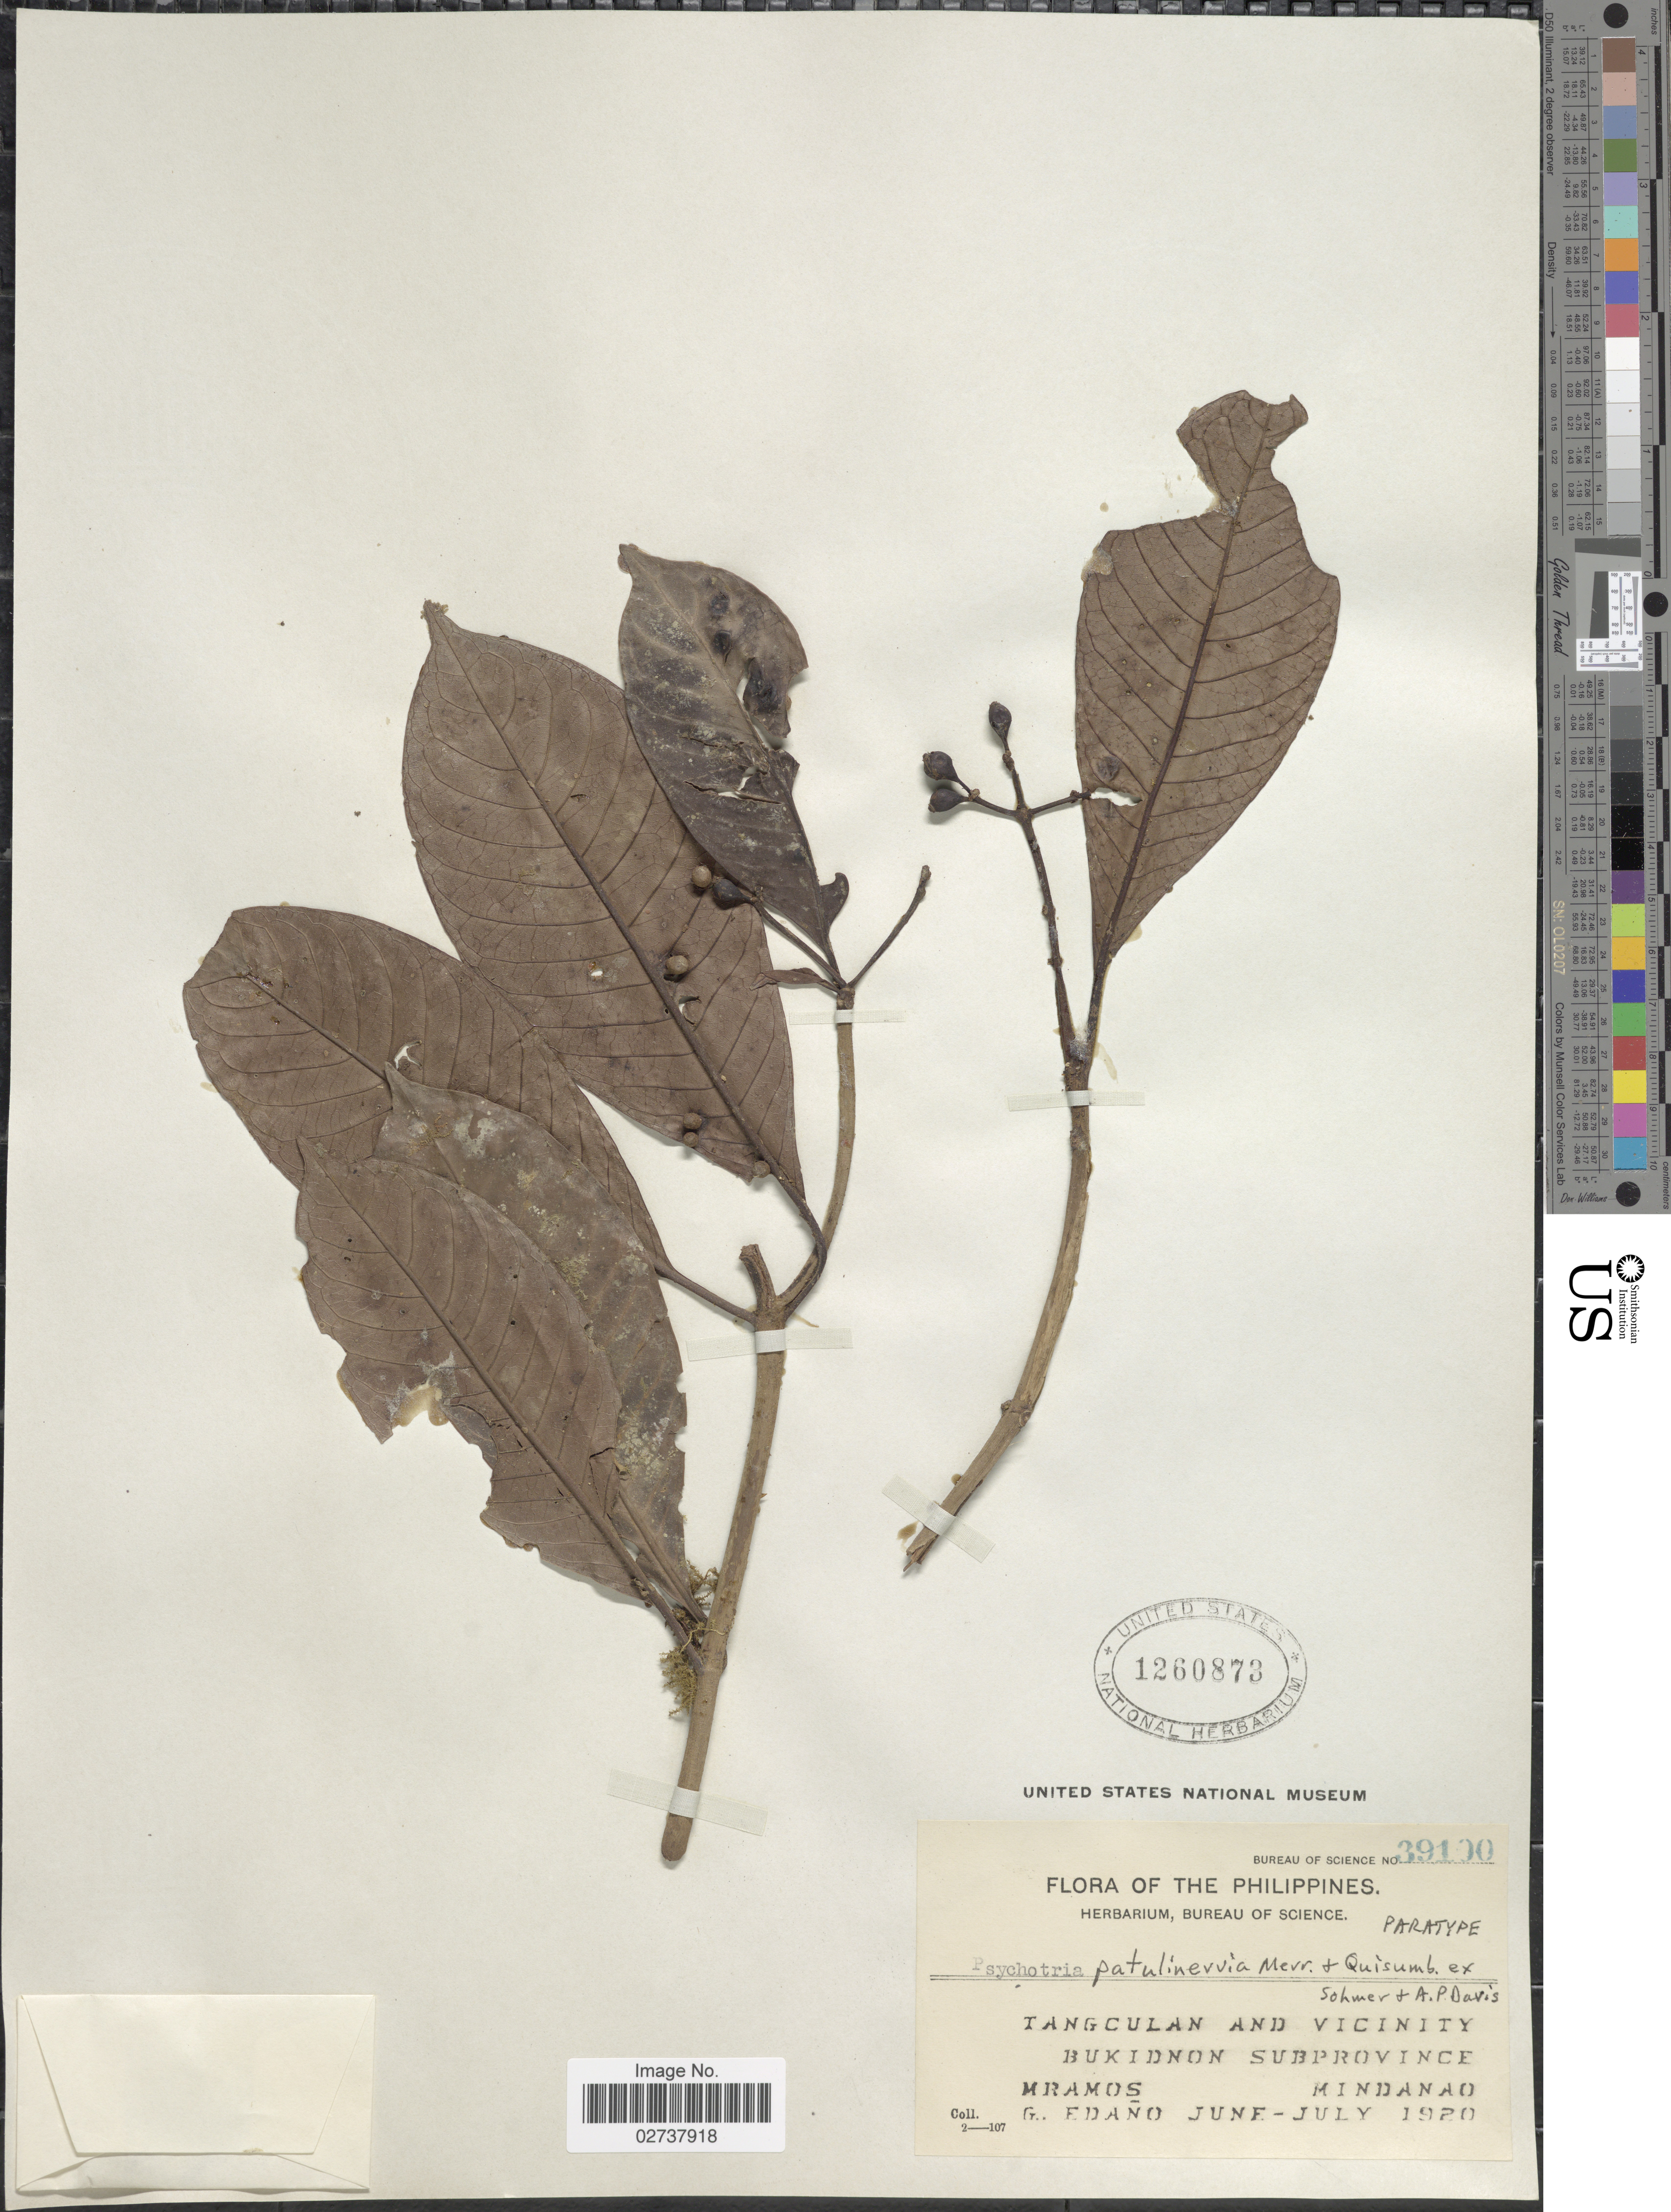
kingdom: Plantae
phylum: Tracheophyta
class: Magnoliopsida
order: Gentianales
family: Rubiaceae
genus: Psychotria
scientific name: Psychotria patulinervia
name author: Merr. & Quisumb. ex Sohmer & A.P. Davis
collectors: M. Ramos & G. Edaño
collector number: Bureau of Science 39100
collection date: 1920-06/1920-07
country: Philippines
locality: Tangculan and vicinity Bukidnon subprovince. Mindanao.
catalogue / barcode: US 1260873